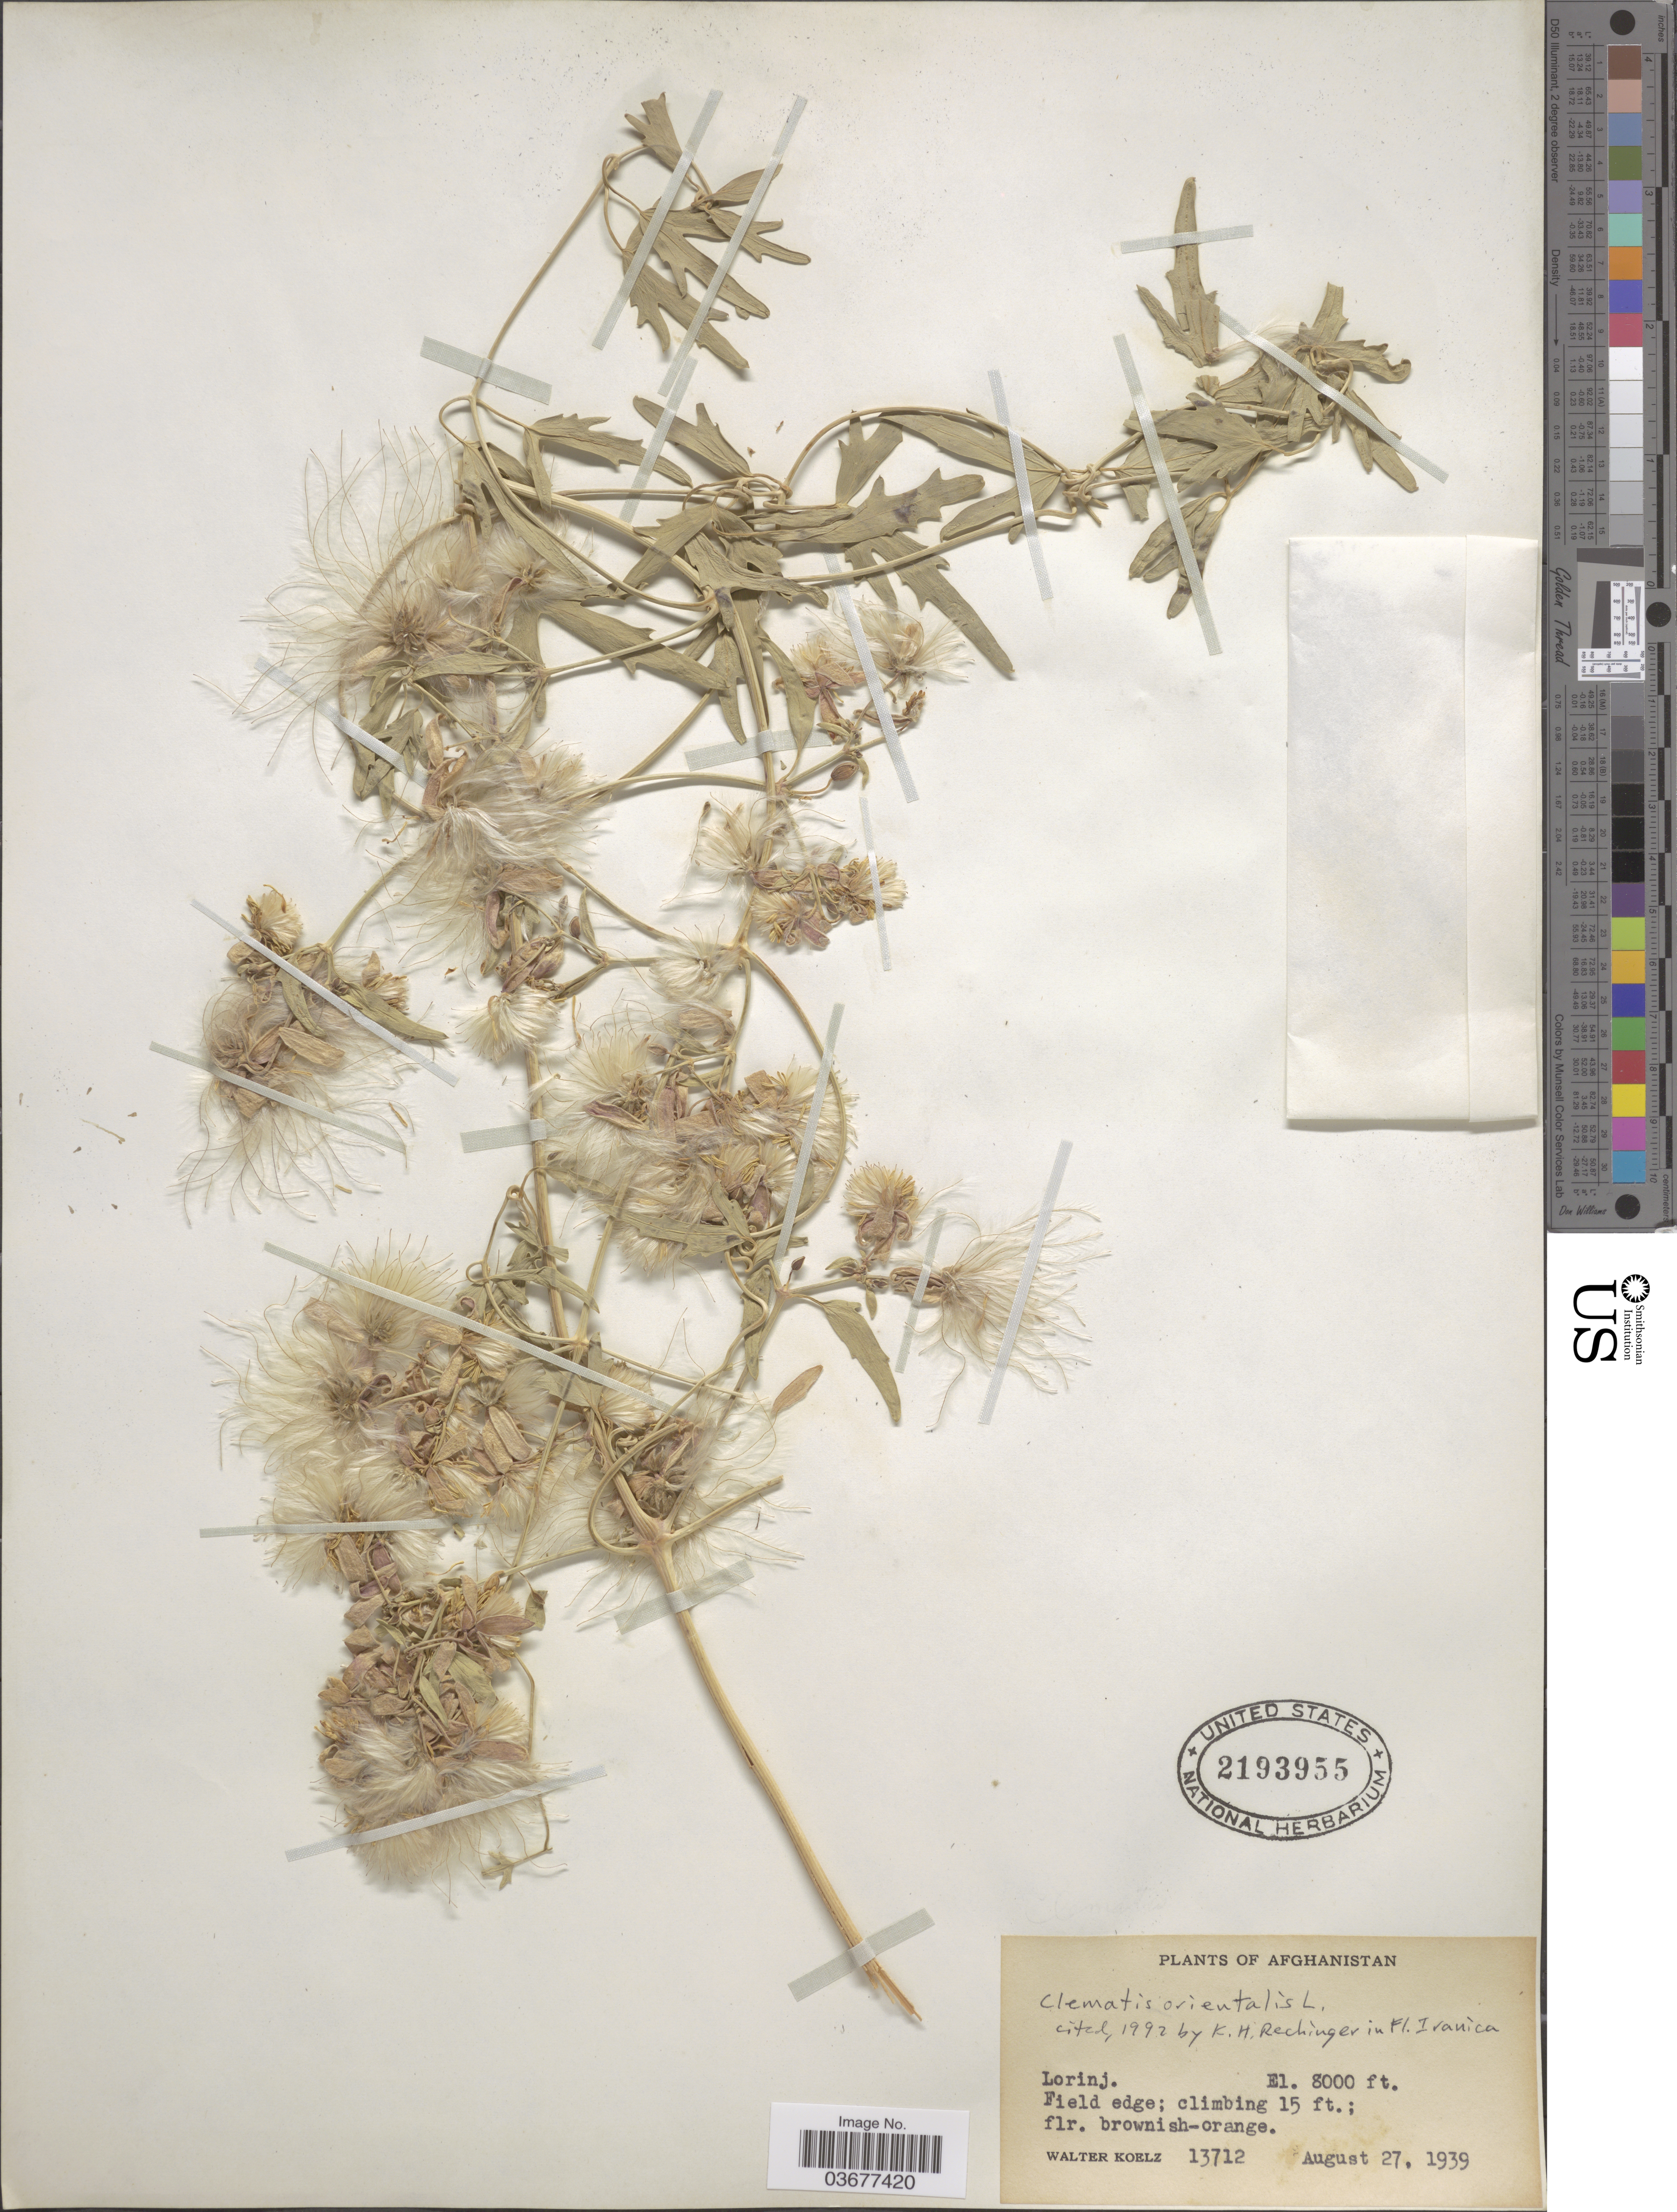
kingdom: Plantae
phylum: Tracheophyta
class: Magnoliopsida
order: Ranunculales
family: Ranunculaceae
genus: Clematis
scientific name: Clematis orientalis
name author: L.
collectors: W. N. Koelz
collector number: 13712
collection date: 1939-08-27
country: Afghanistan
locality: Lorinj. Field edge.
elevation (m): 2438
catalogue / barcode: US 2193955